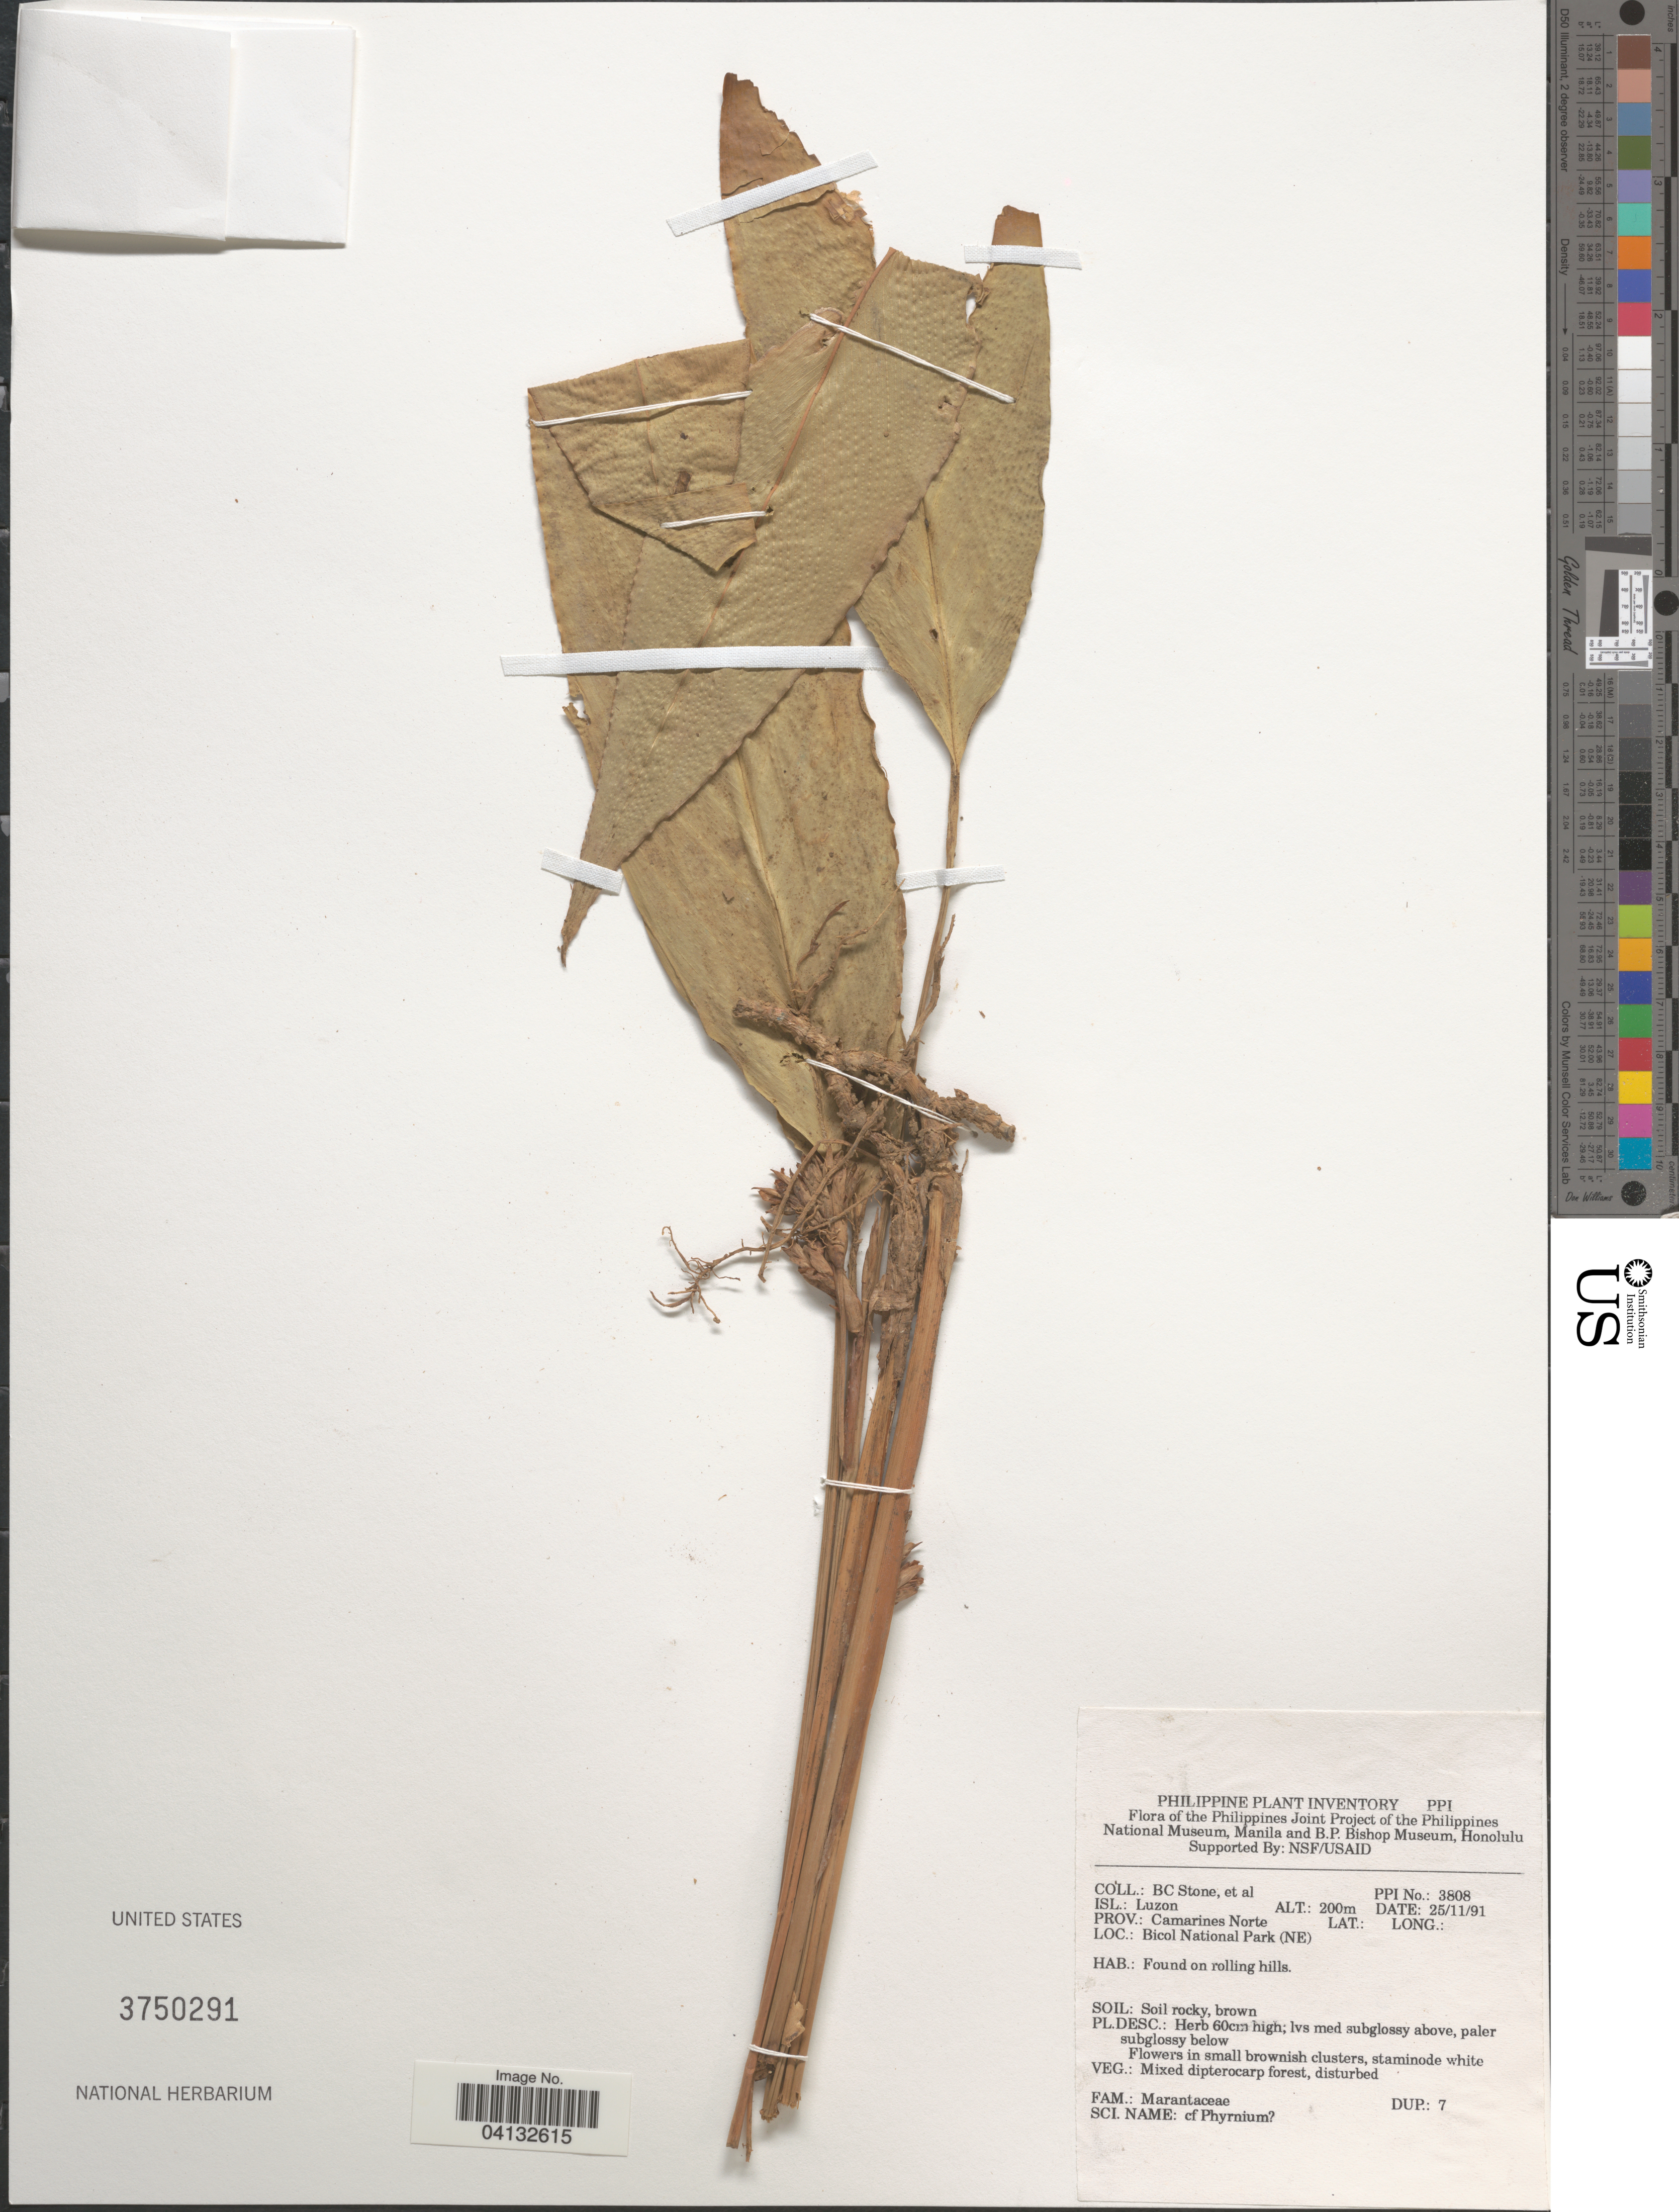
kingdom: Plantae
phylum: Tracheophyta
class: Liliopsida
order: Zingiberales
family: Marantaceae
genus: Phrynium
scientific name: Phrynium sp.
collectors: B. C. Stone & et al.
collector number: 3808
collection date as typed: Transcribed d/m/y: 25/11/91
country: Philippines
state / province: Bicol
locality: Isl.: Luzon. Prov.: Camarines Norte. Bicol National Park (NE).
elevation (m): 200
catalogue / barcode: US 3750291